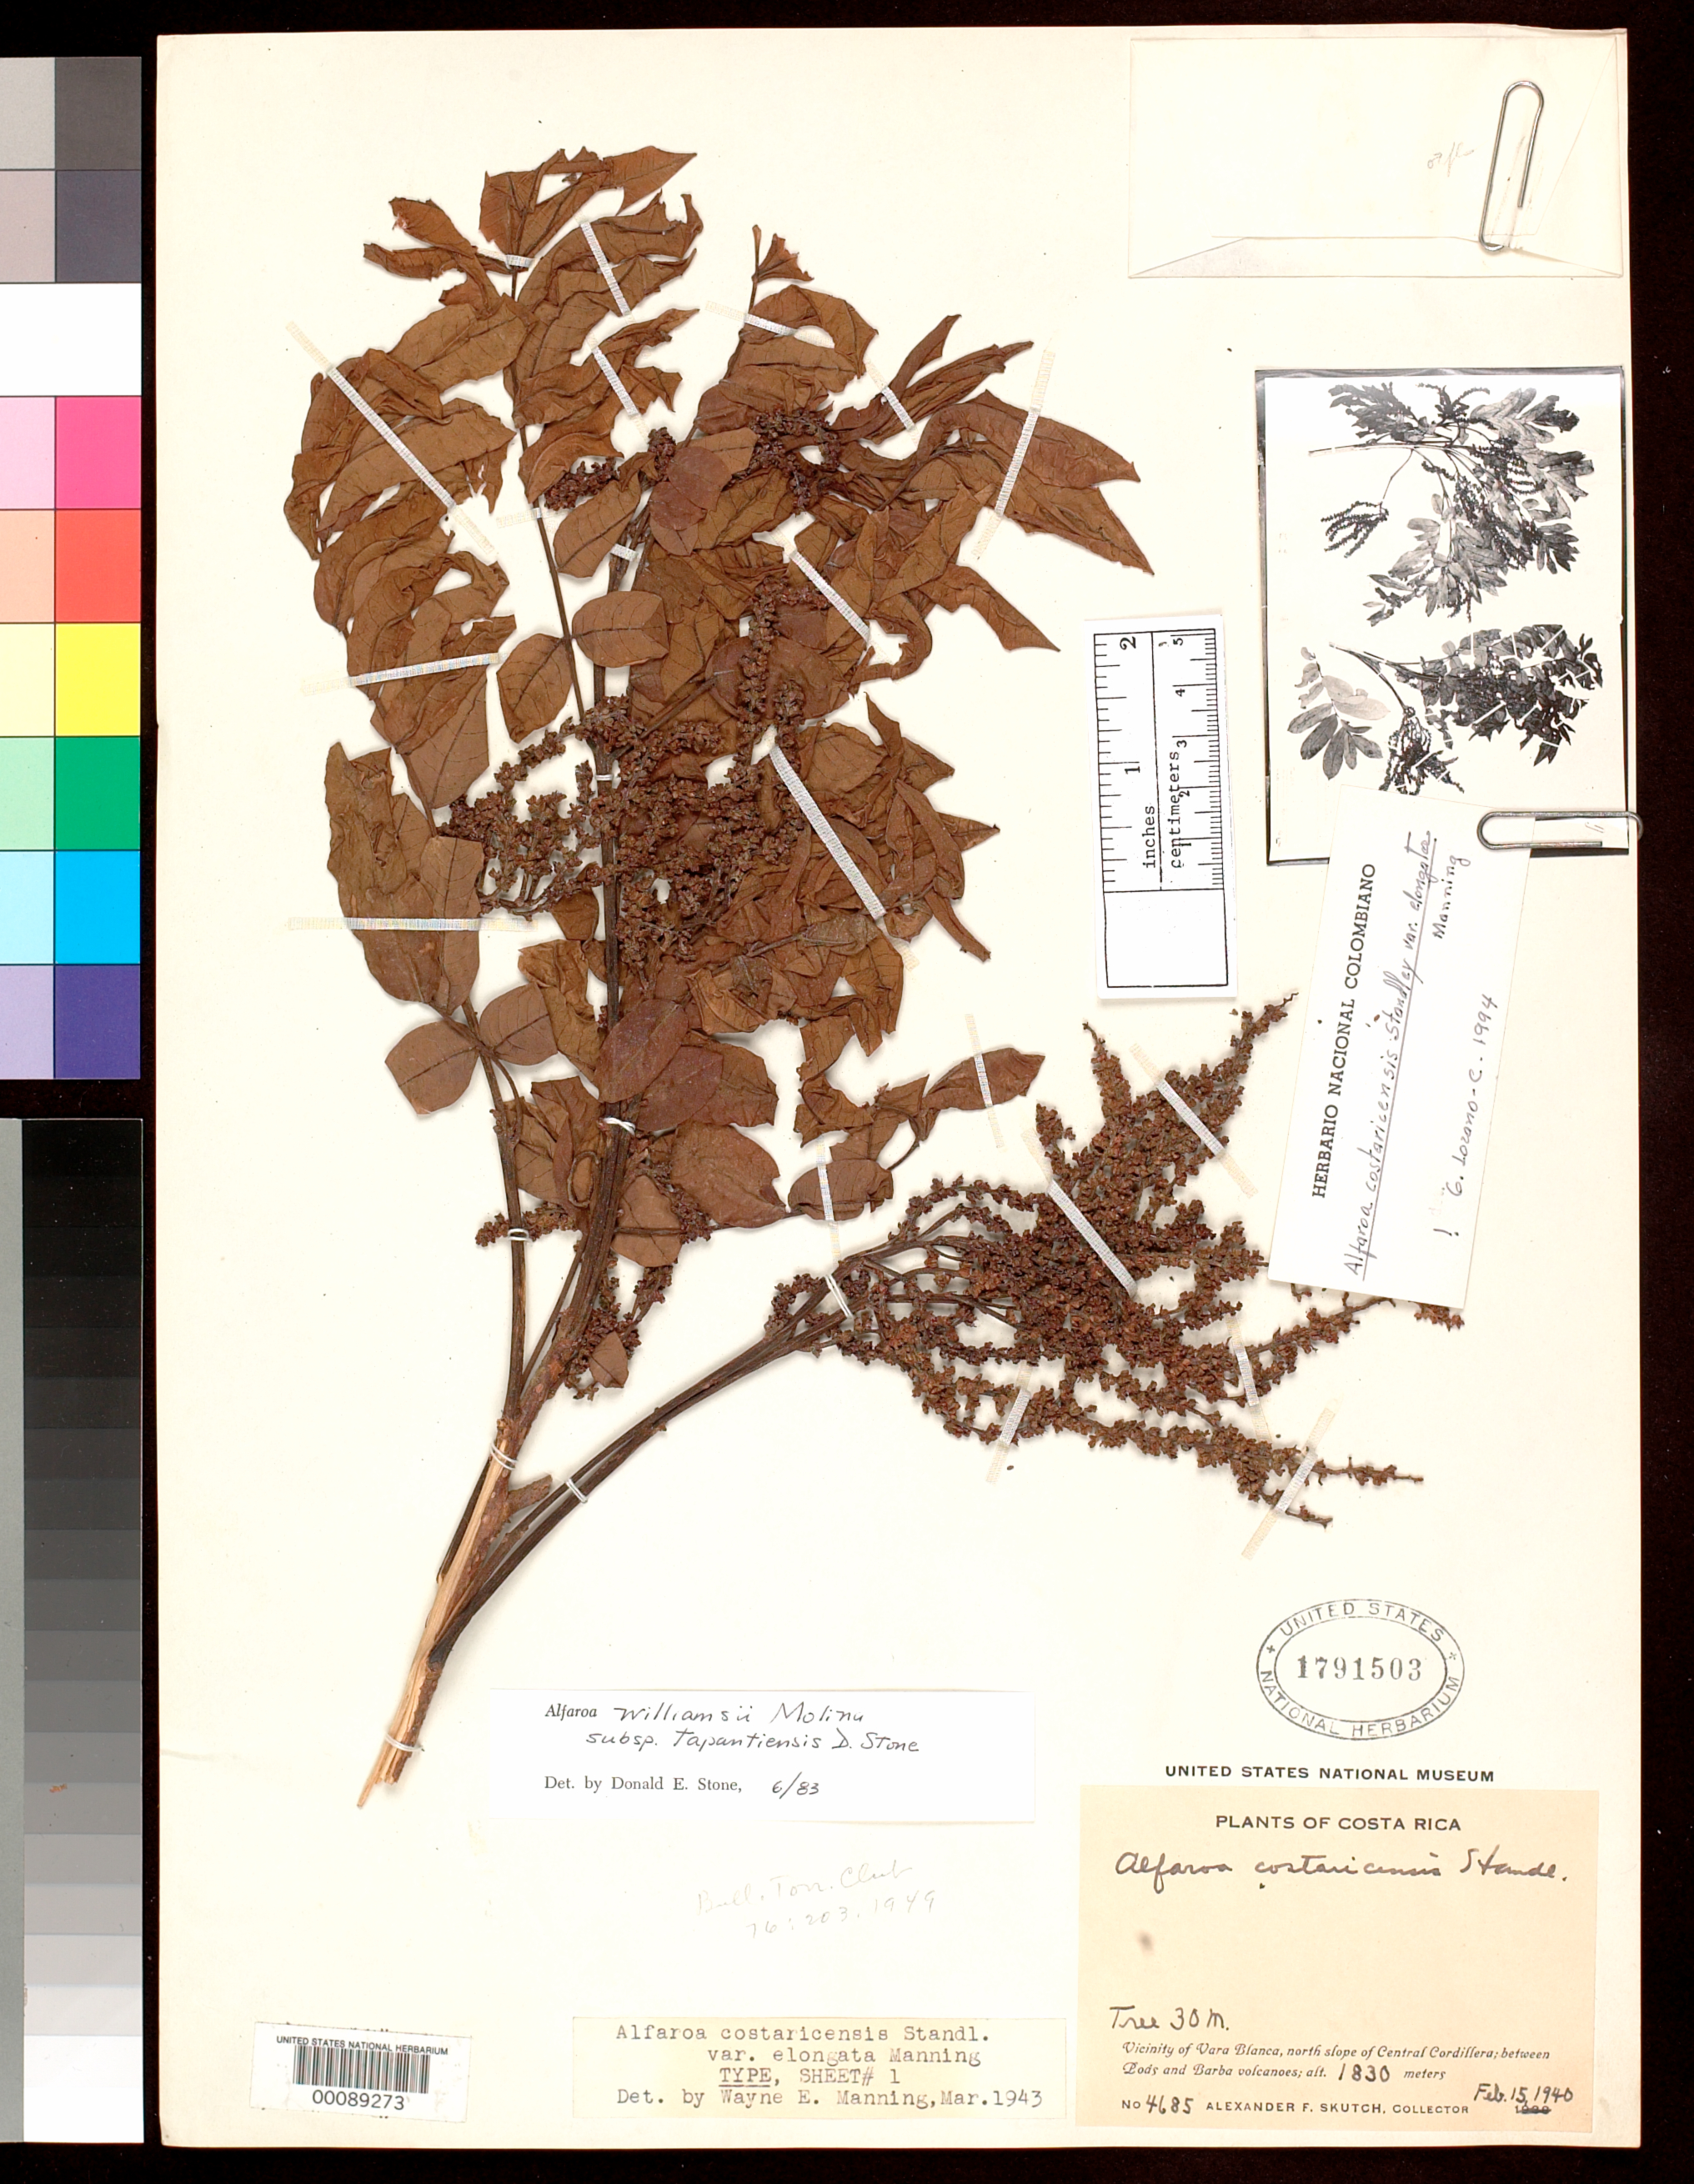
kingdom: Plantae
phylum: Tracheophyta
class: Magnoliopsida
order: Fagales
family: Juglandaceae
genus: Alfaroa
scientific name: Alfaroa costaricensis var. elongata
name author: W.E. Manning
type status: Holotype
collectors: A. F. Skutch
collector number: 4685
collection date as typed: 15 Feb 1940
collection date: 1940-02-15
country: Costa Rica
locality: Vicinity of Vara Blanca, N slope of central cordillera, between Poás & Barba volcanoes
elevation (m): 1830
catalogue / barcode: US 1791503